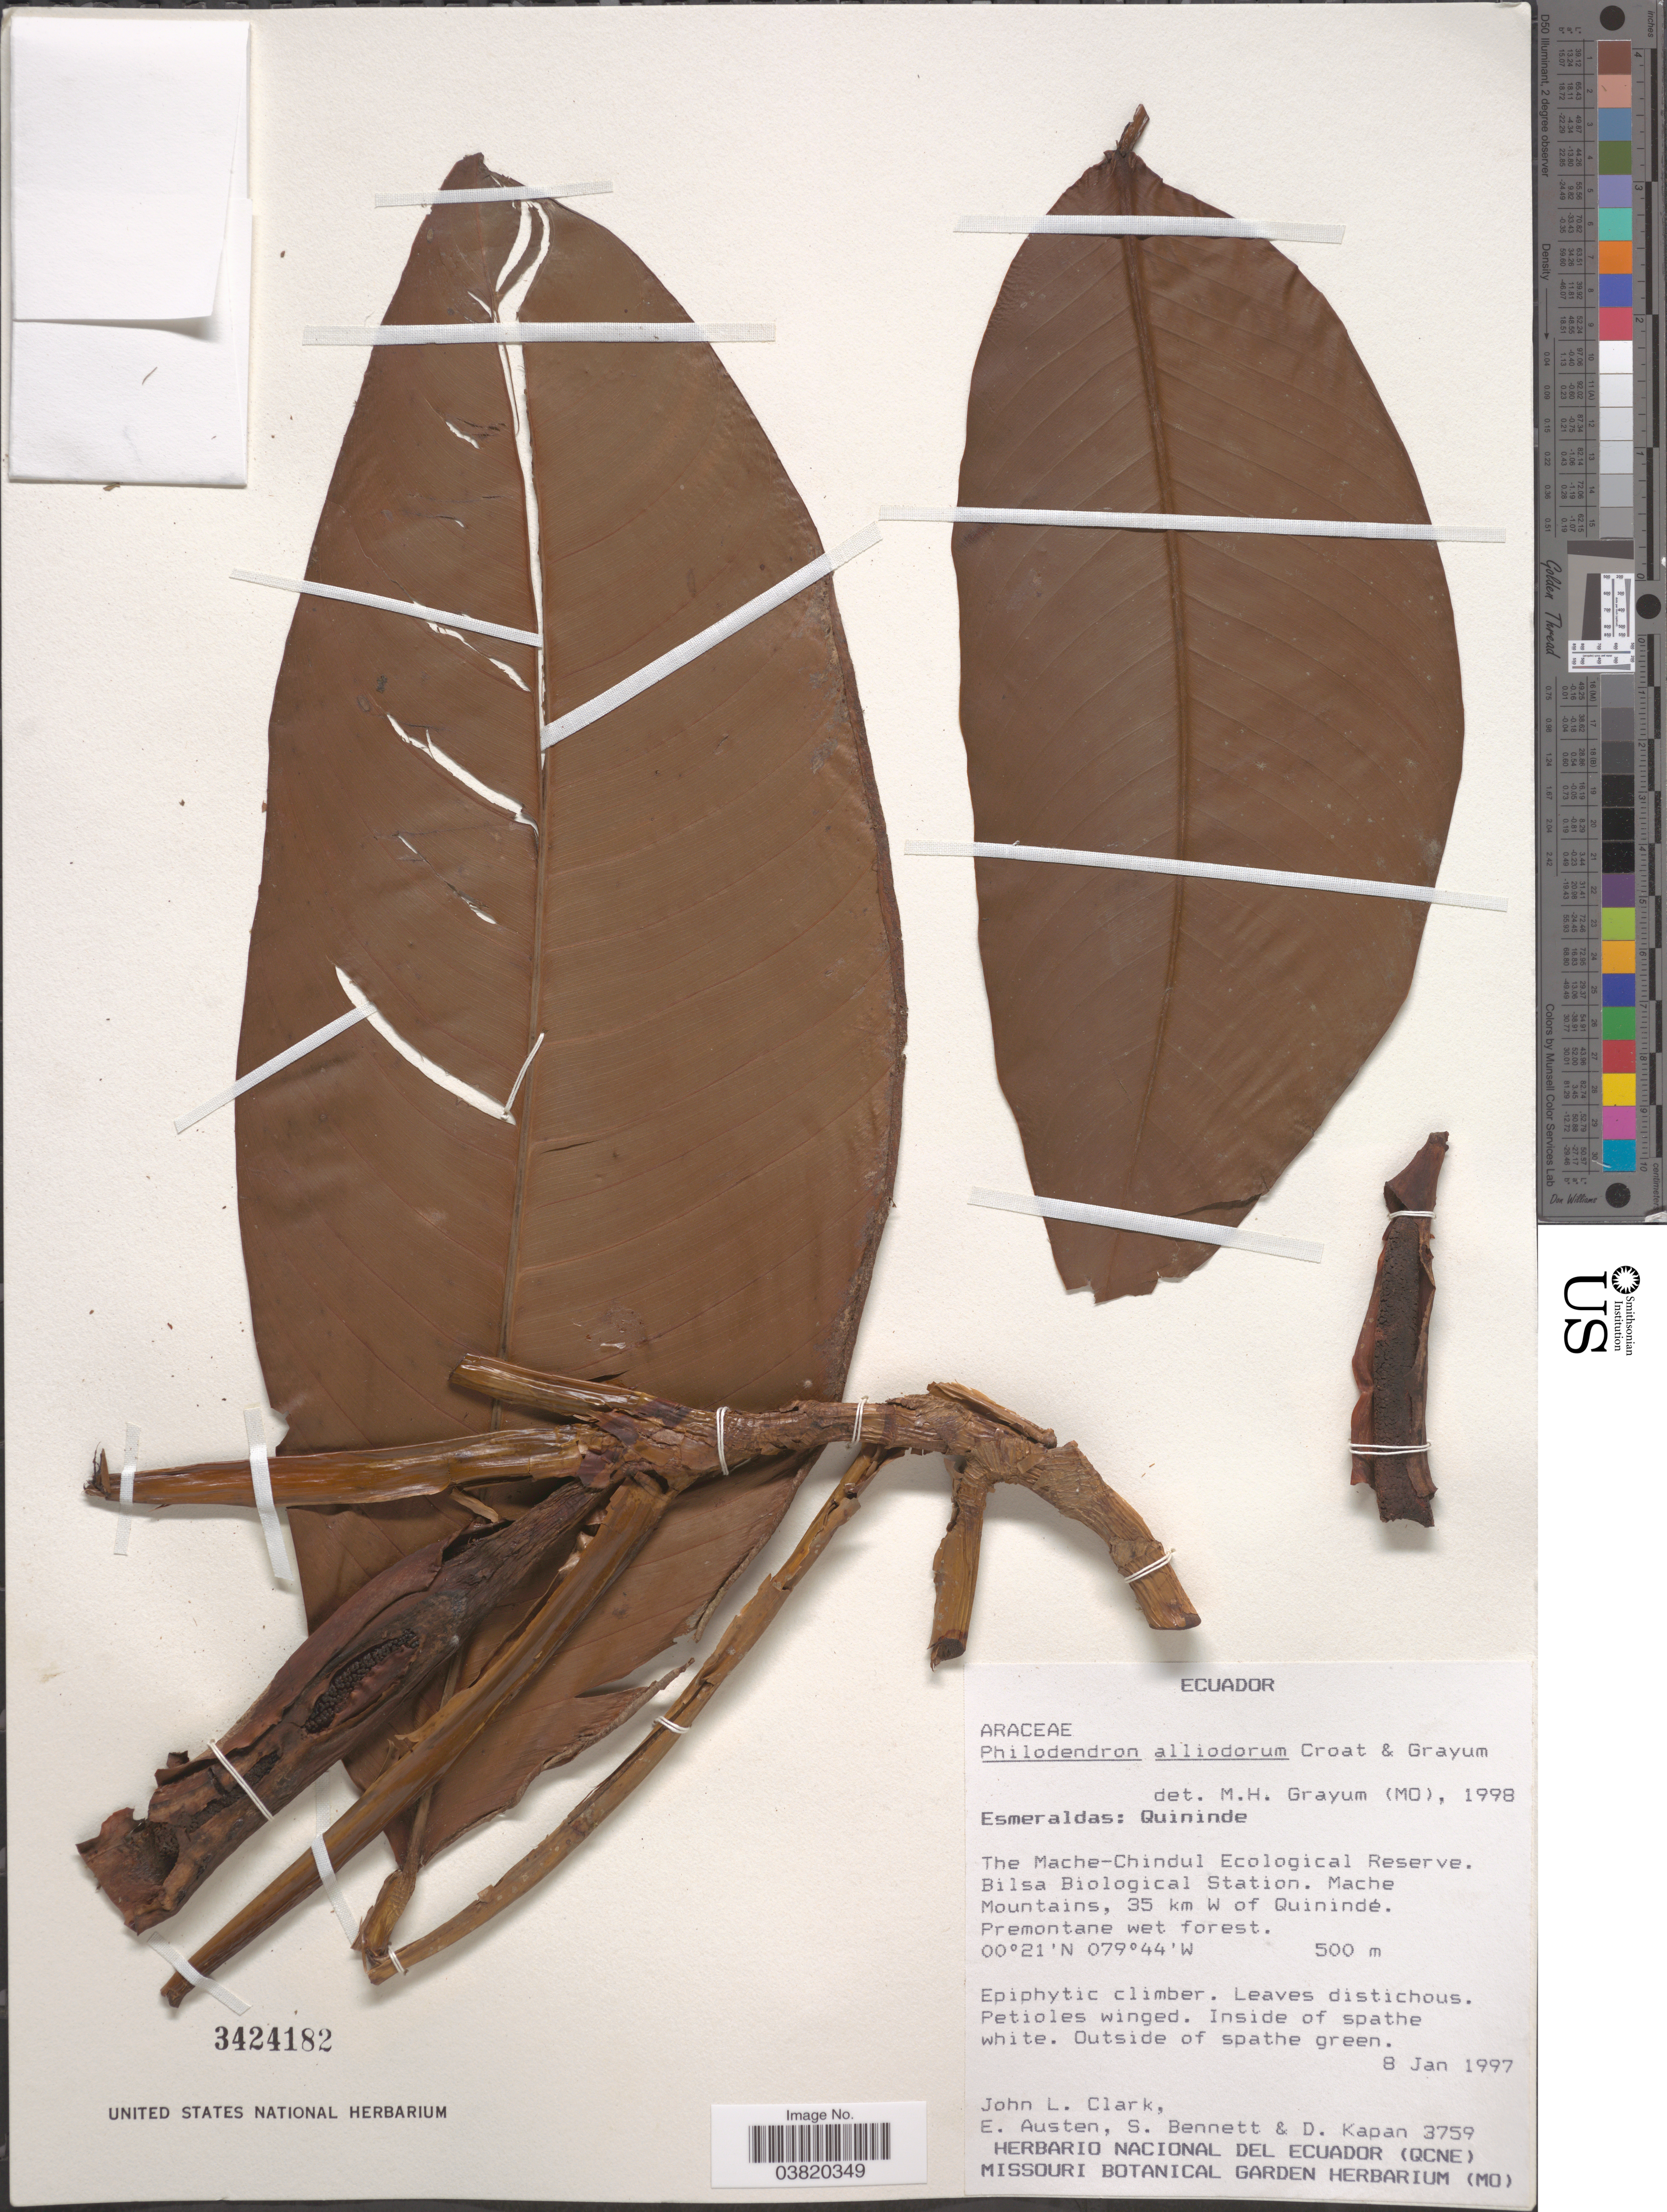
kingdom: Plantae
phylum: Tracheophyta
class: Liliopsida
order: Alismatales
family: Araceae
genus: Anthurium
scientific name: Anthurium pulverulentum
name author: Sodiro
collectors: J. L. Clark, E. Austen, S. Bennett & D. Kapan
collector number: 3759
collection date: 1997-01-08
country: Ecuador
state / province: Esmeraldas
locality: Quininde. The Mache-Chindul Ecological Reserve. Bilsa Biological Station. Mache Mountains, 35 km W of Quinindé.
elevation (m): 500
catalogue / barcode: US 3424182